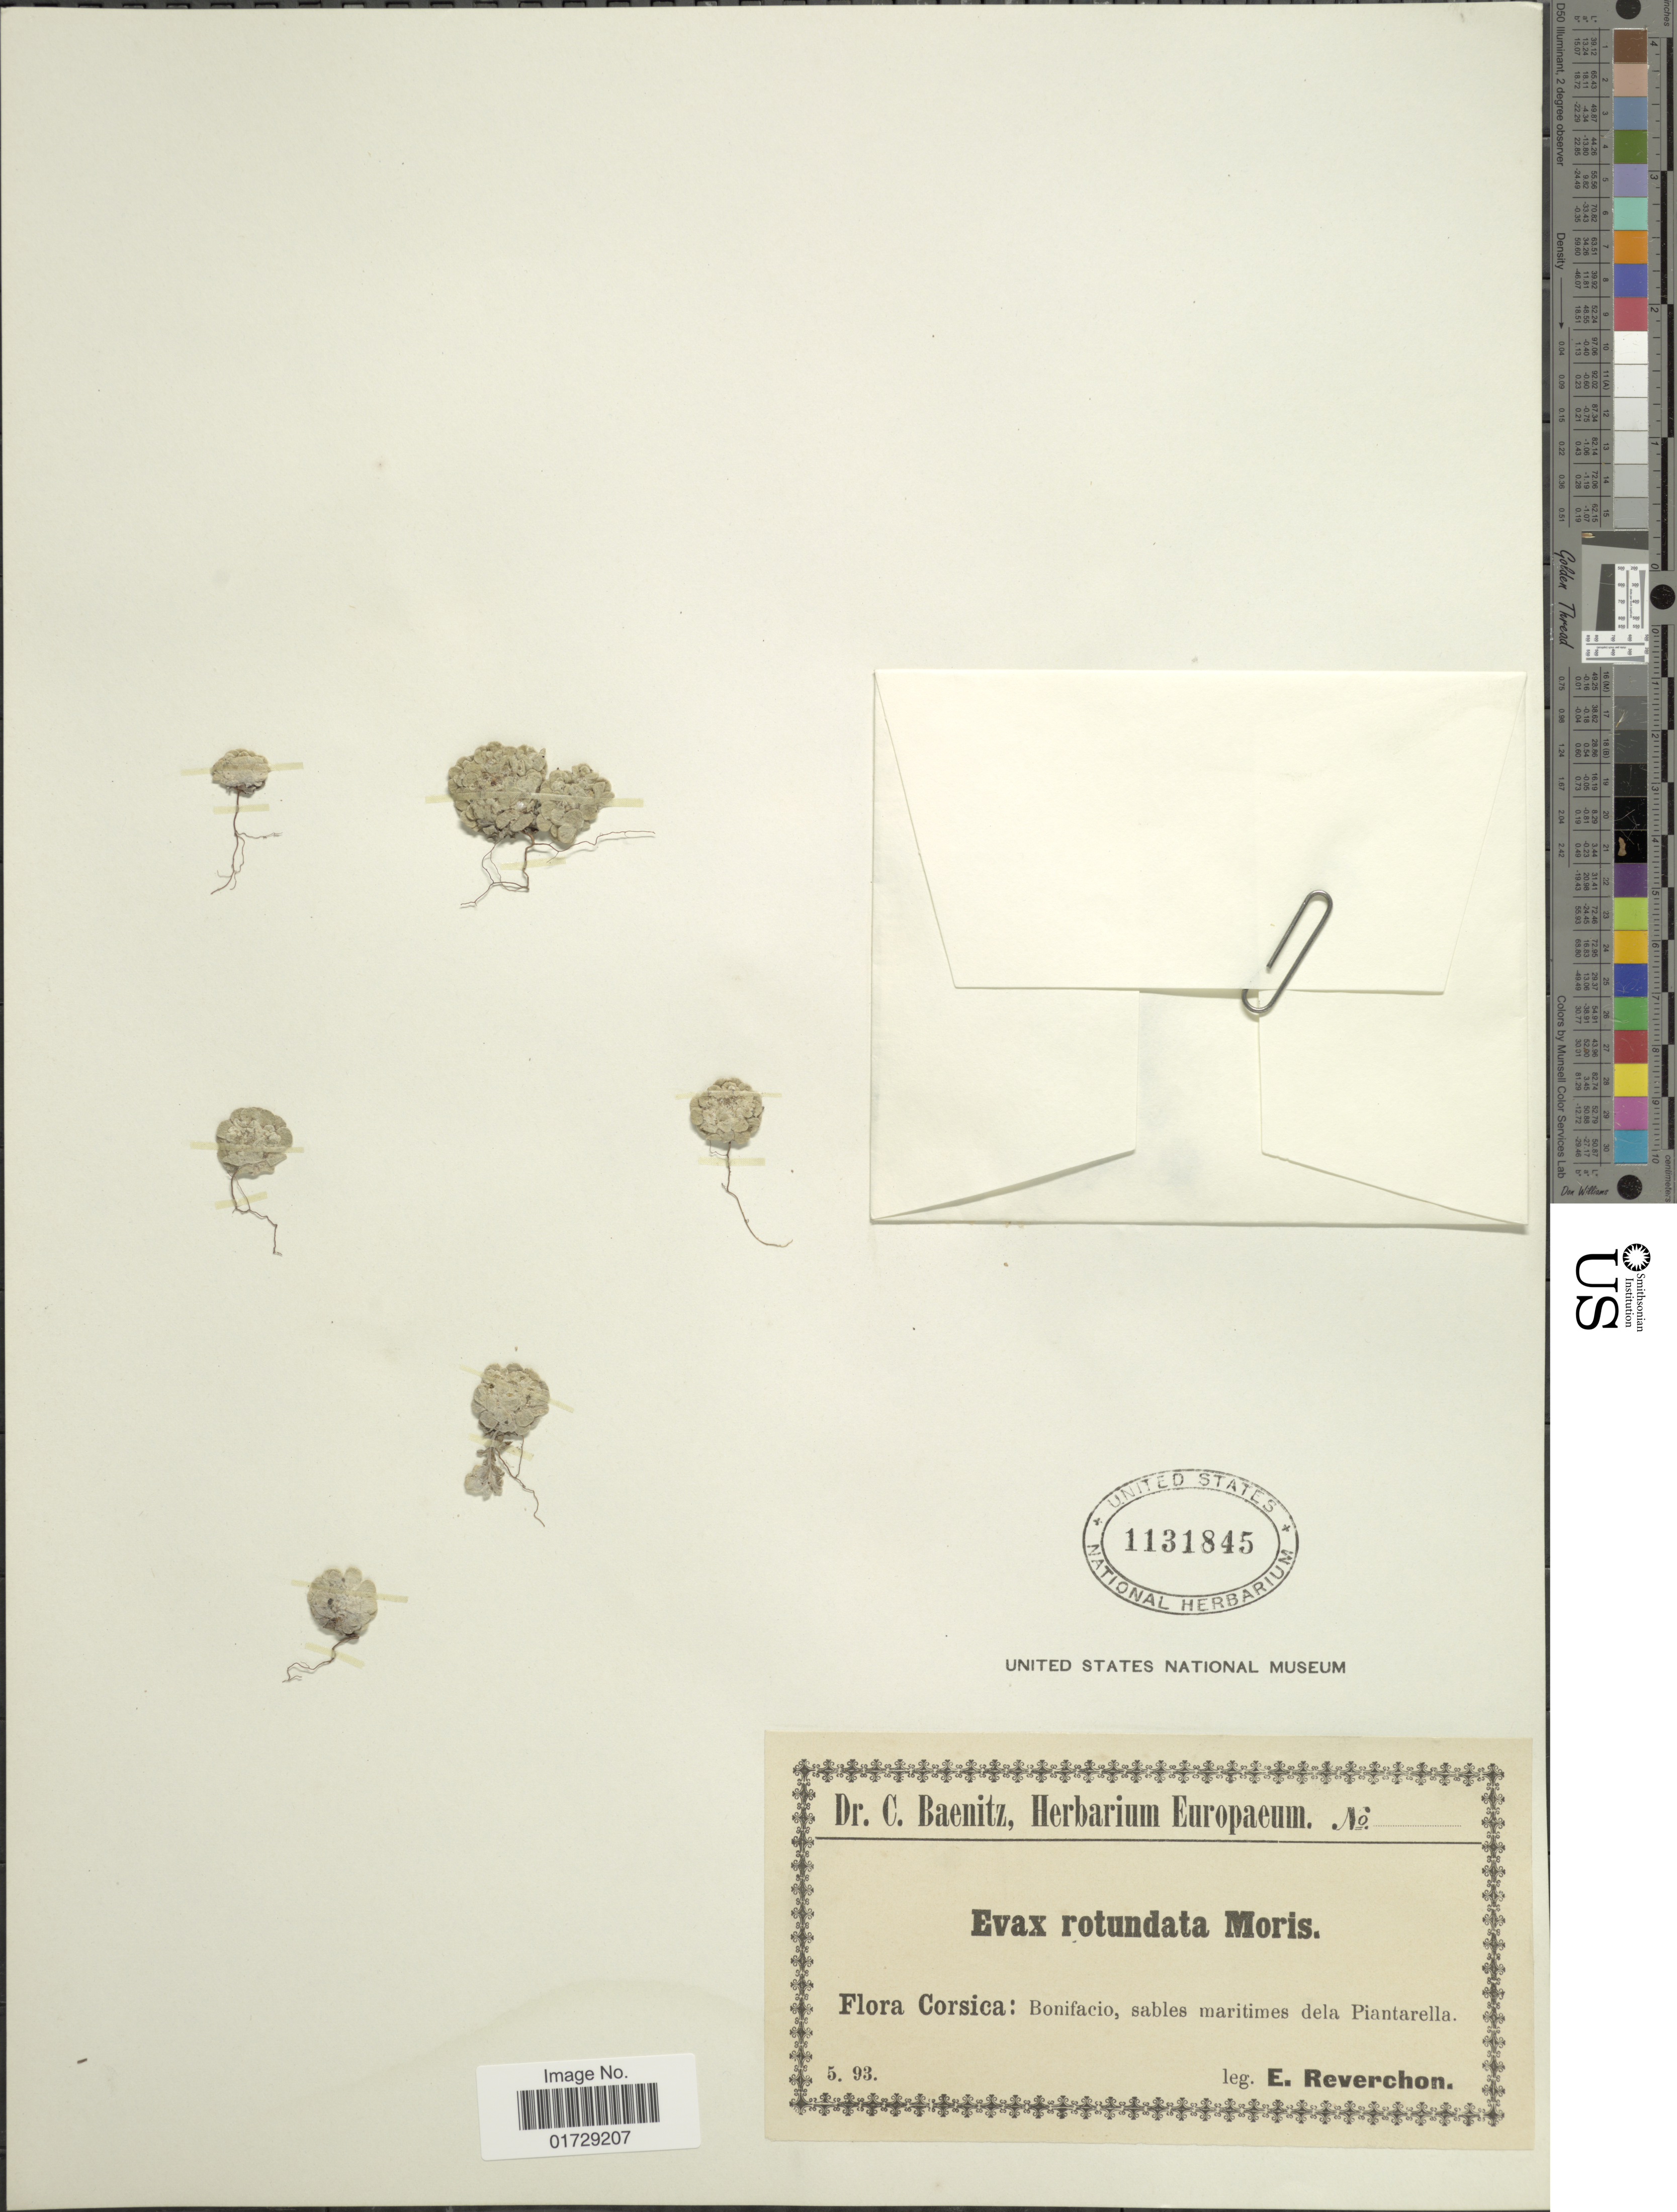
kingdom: Plantae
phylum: Tracheophyta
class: Magnoliopsida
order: Asterales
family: Asteraceae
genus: Evax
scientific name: Evax rotundata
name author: Moris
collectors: E. Reverchon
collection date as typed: Transcribed d/m/y: /5/93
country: France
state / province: Corsica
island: Corse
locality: Bonifacio, sables maritimes dela Piantarella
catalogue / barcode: US 1131845